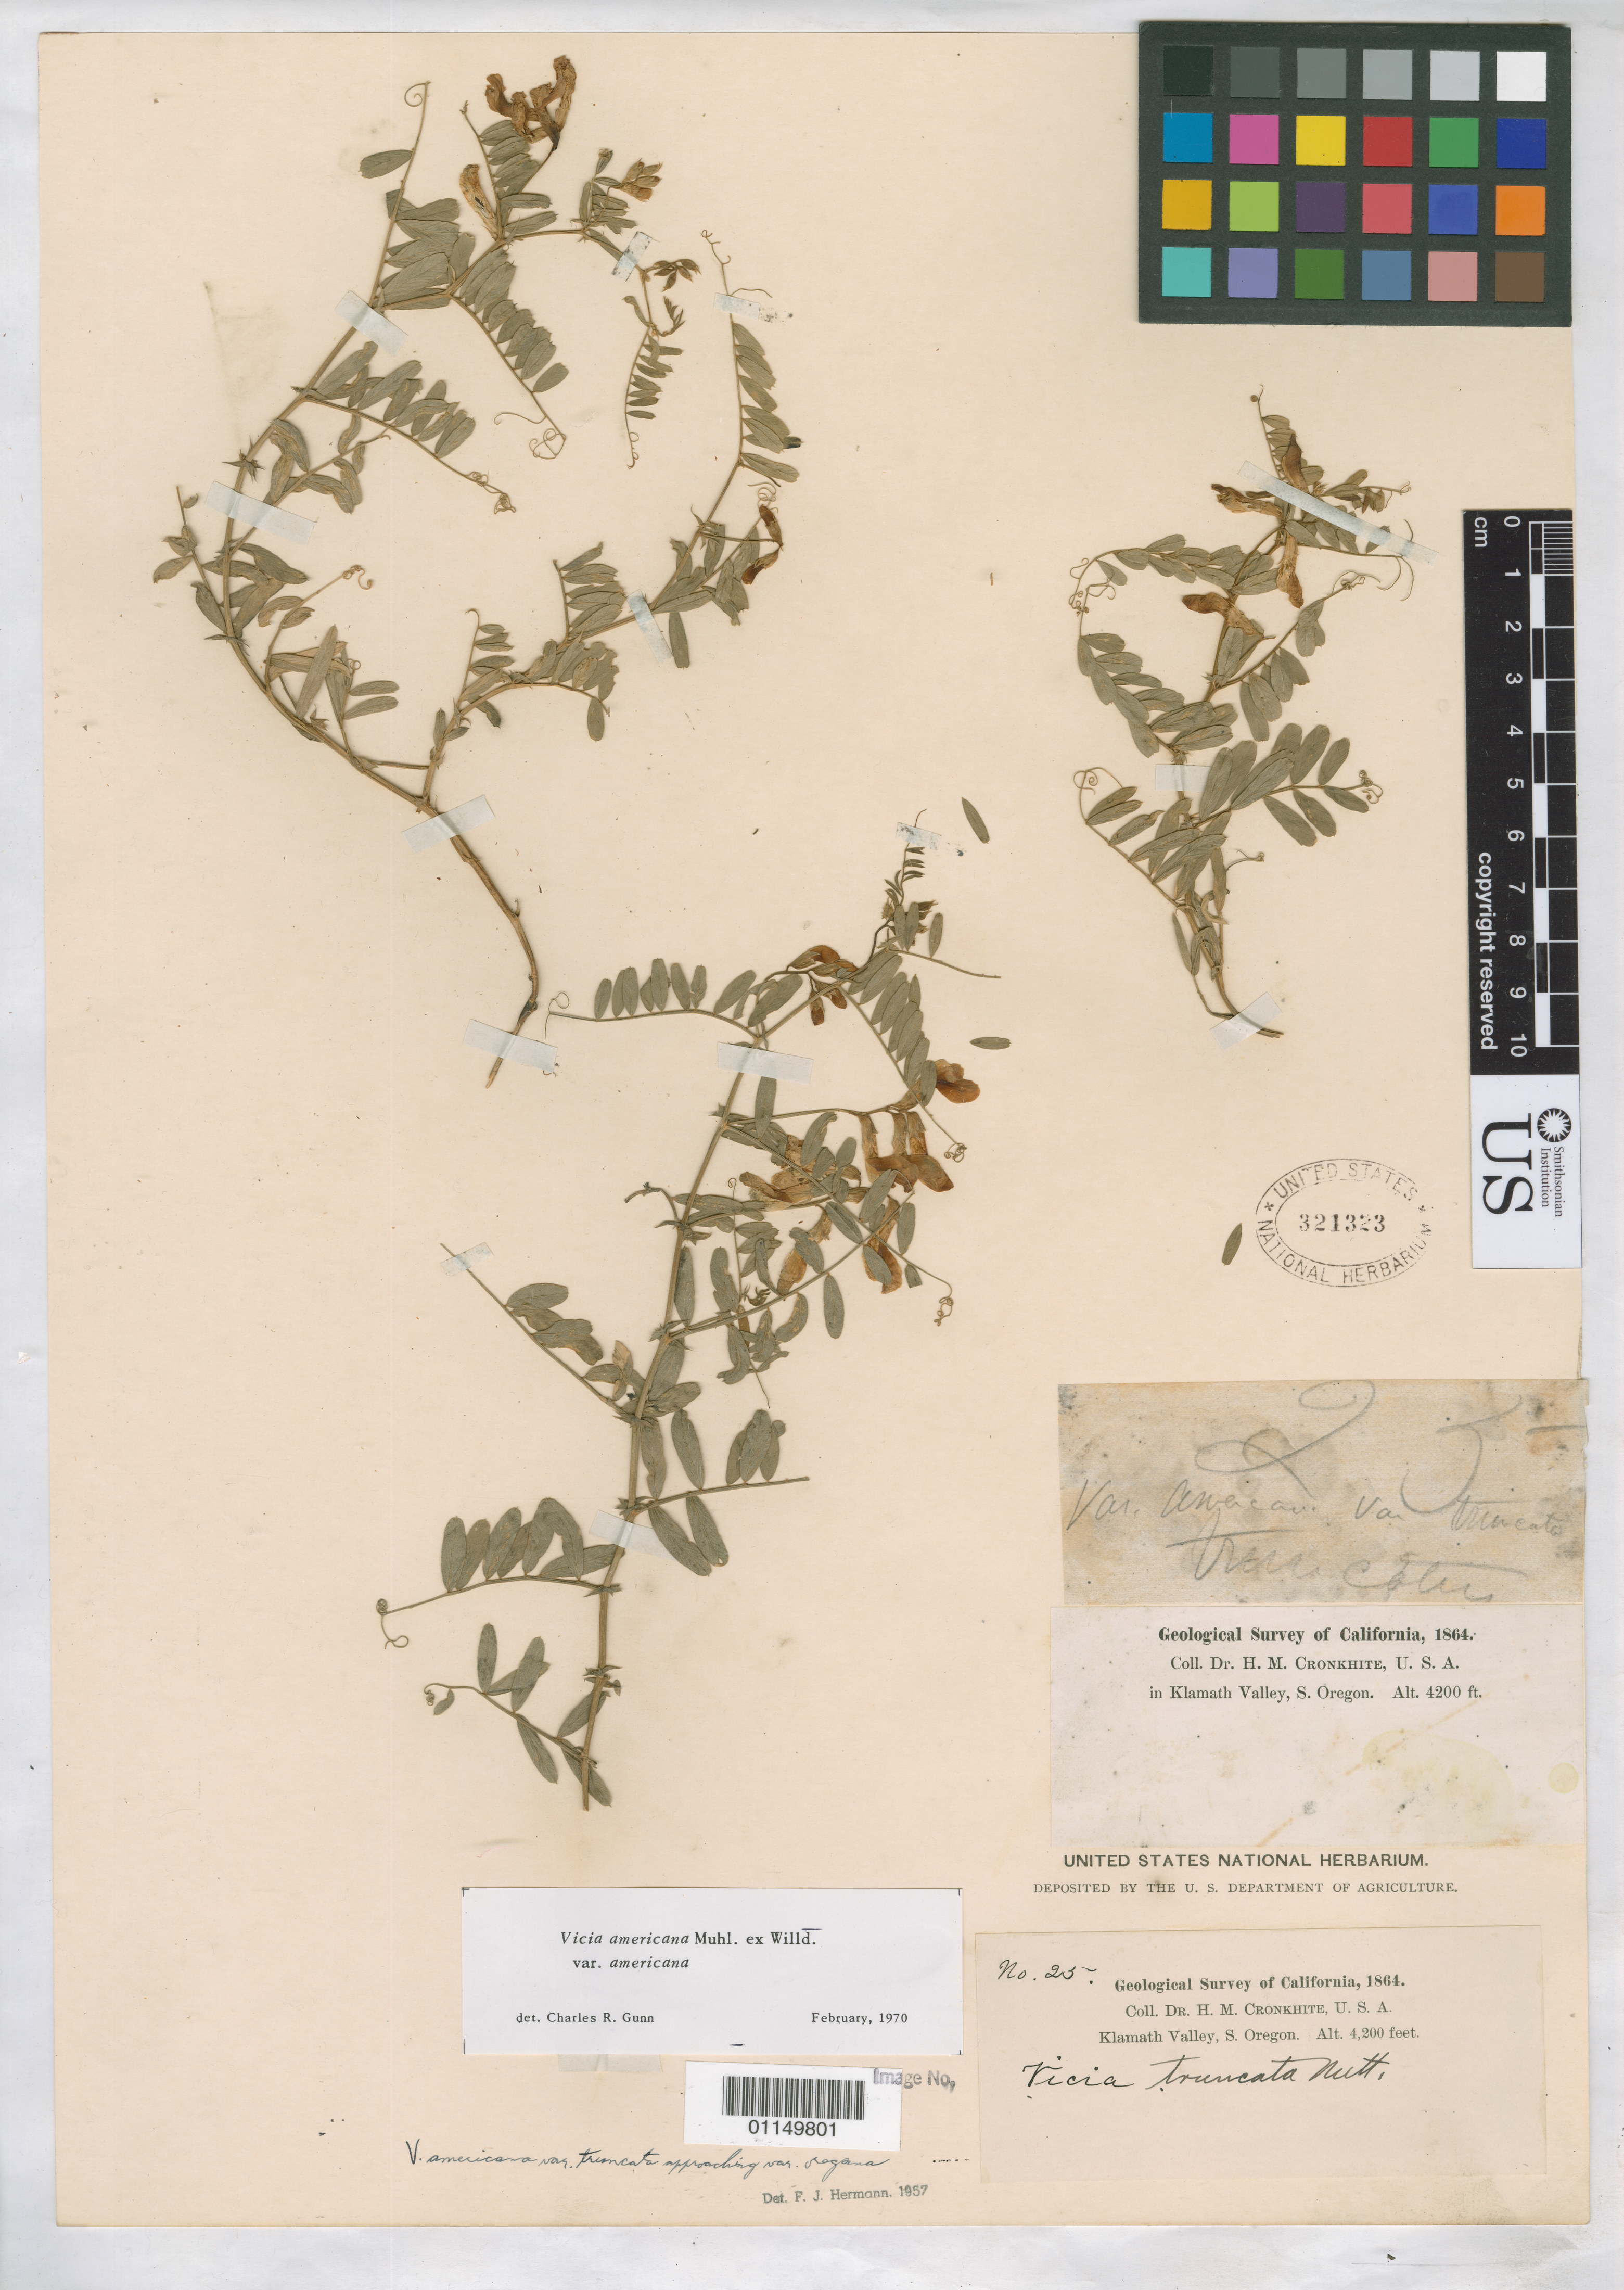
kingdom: Plantae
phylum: Tracheophyta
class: Magnoliopsida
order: Fabales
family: Fabaceae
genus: Vicia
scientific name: Vicia americana var. americana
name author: Muhl. ex Willd.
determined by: Gunn, C. R.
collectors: H. M. Cronkhite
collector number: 25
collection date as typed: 1864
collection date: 1864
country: United States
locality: Klamath Valley, S. Oregon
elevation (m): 1280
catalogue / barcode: US 321323